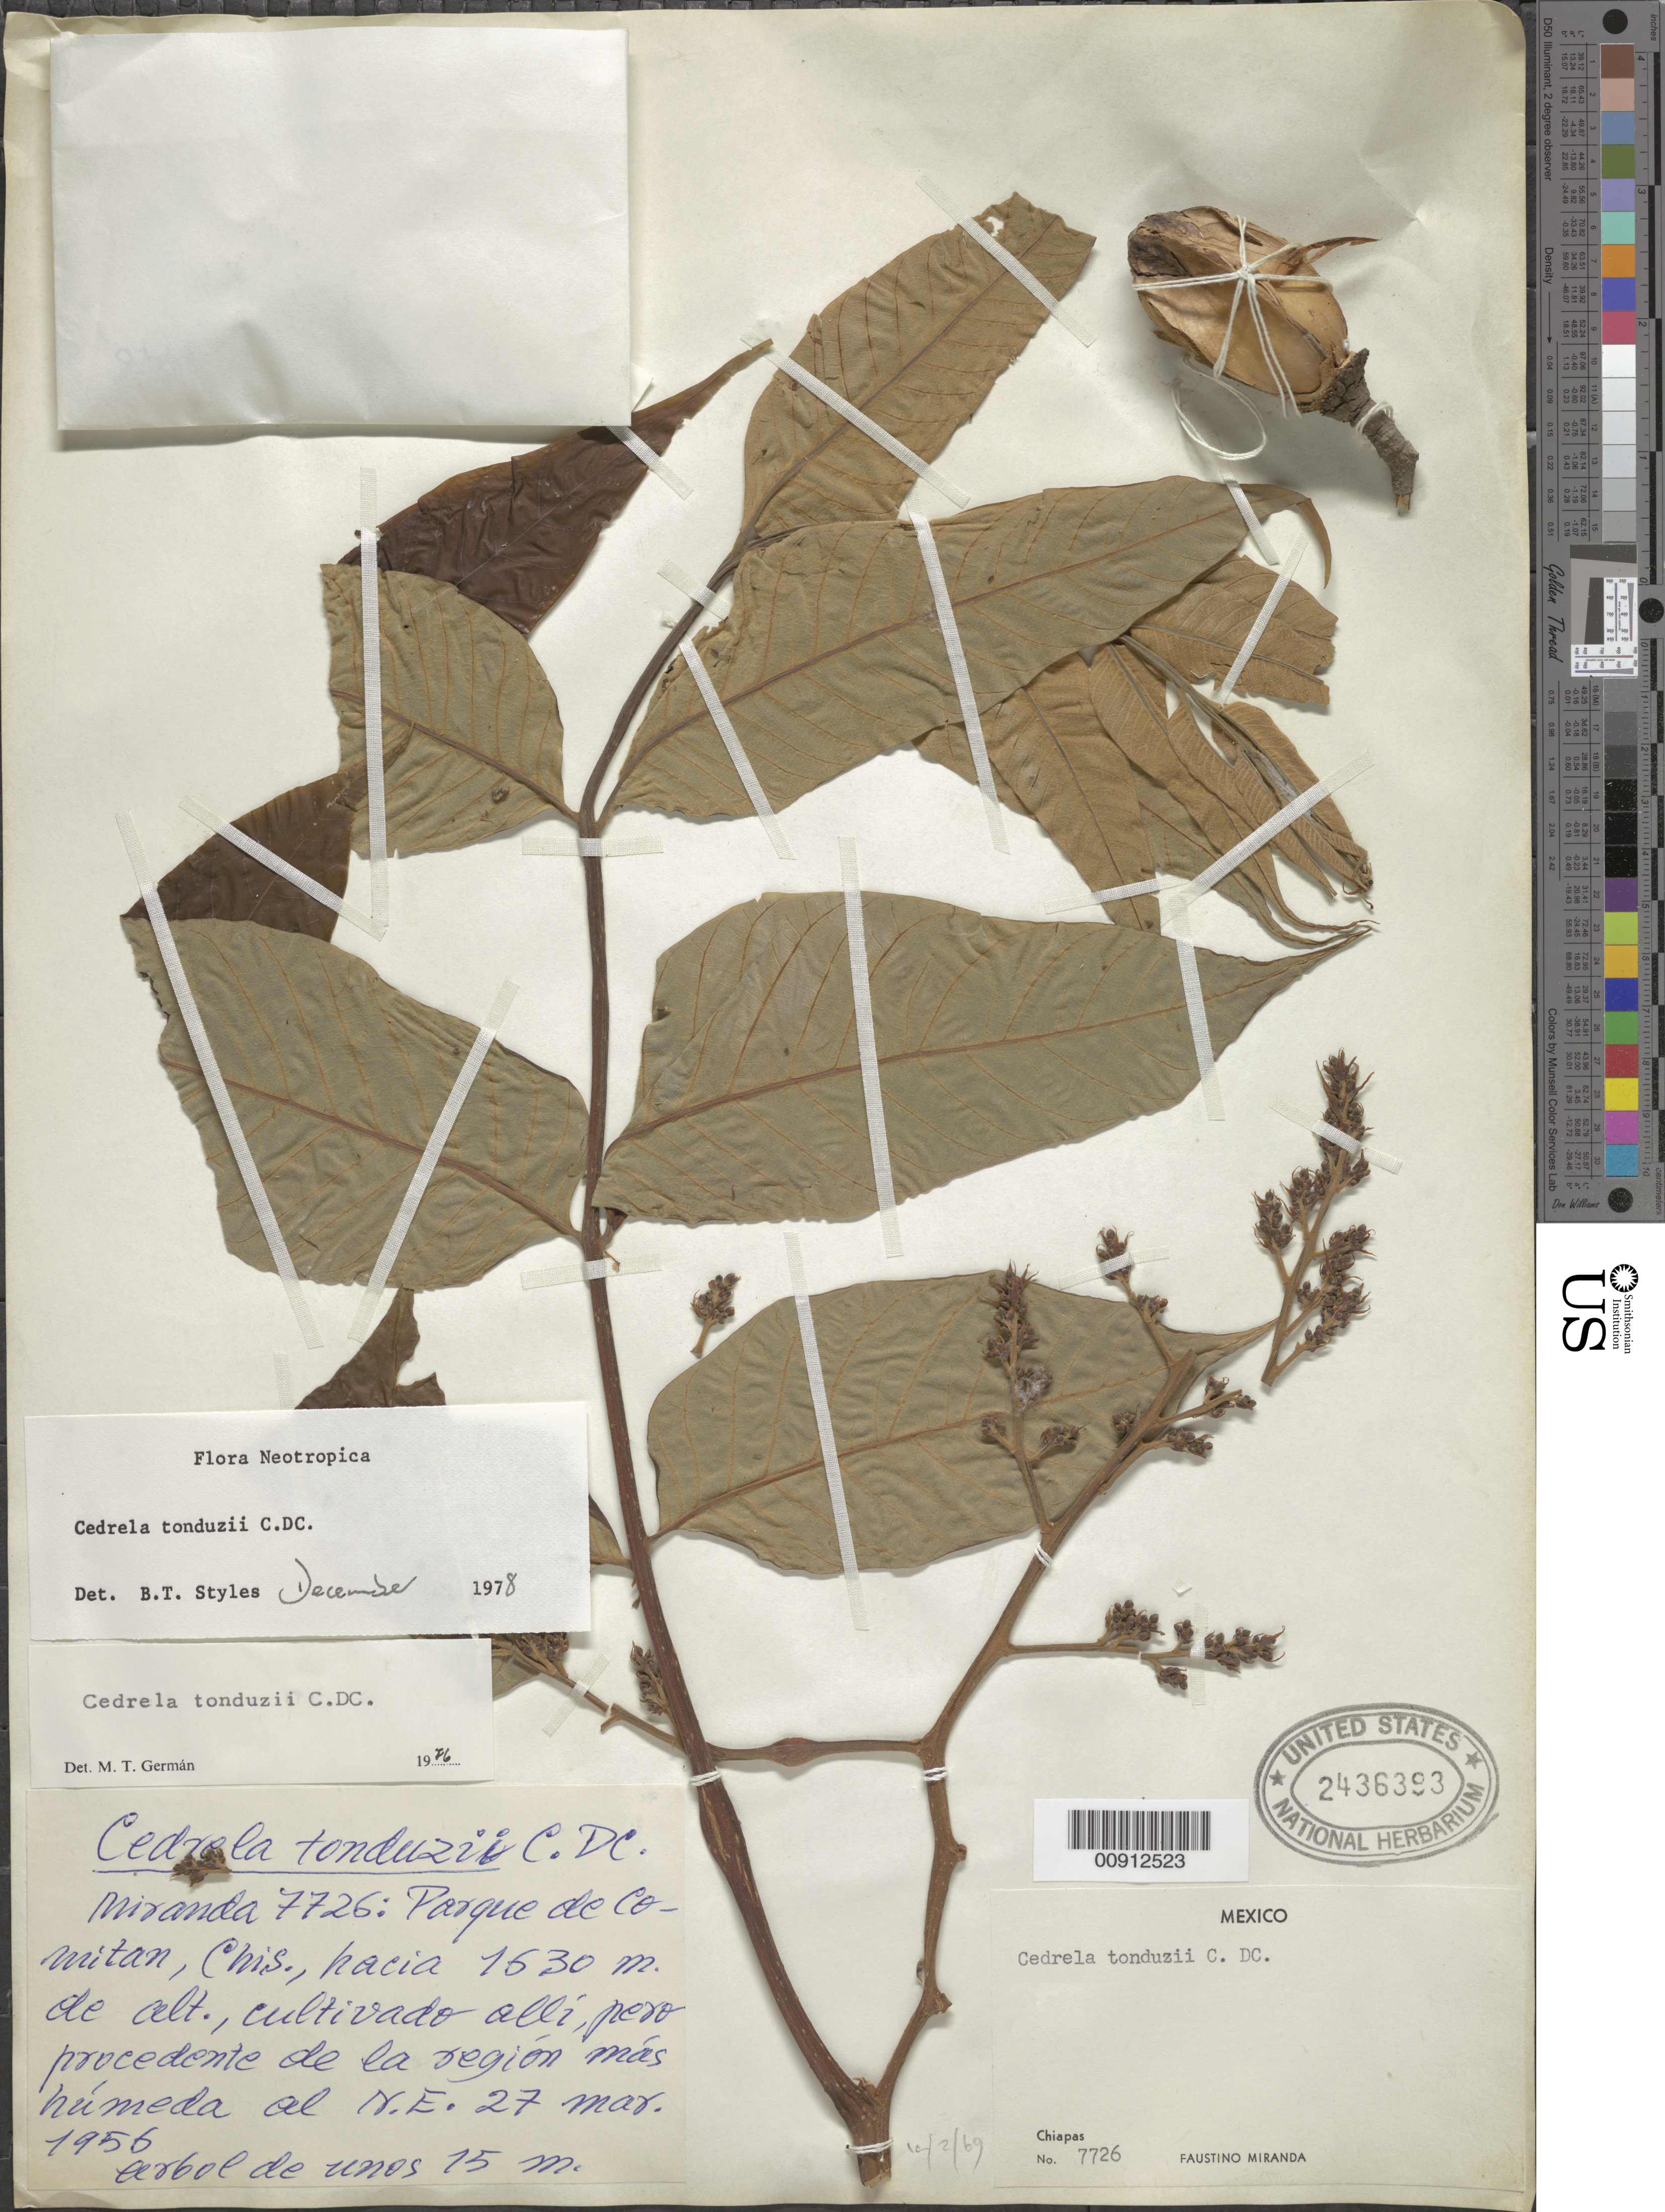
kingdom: Plantae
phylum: Tracheophyta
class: Magnoliopsida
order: Sapindales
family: Meliaceae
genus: Cedrela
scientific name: Cedrela tonduzii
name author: C. DC.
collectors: Miranda G., F.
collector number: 7726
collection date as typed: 27 Mar 1956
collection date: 1956-03-27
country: Mexico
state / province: Chiapas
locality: Parque de Comitán, Chiapas.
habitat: Cultivado allí. Pero procedente de la región más húmeda al N.E.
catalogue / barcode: US 2436393